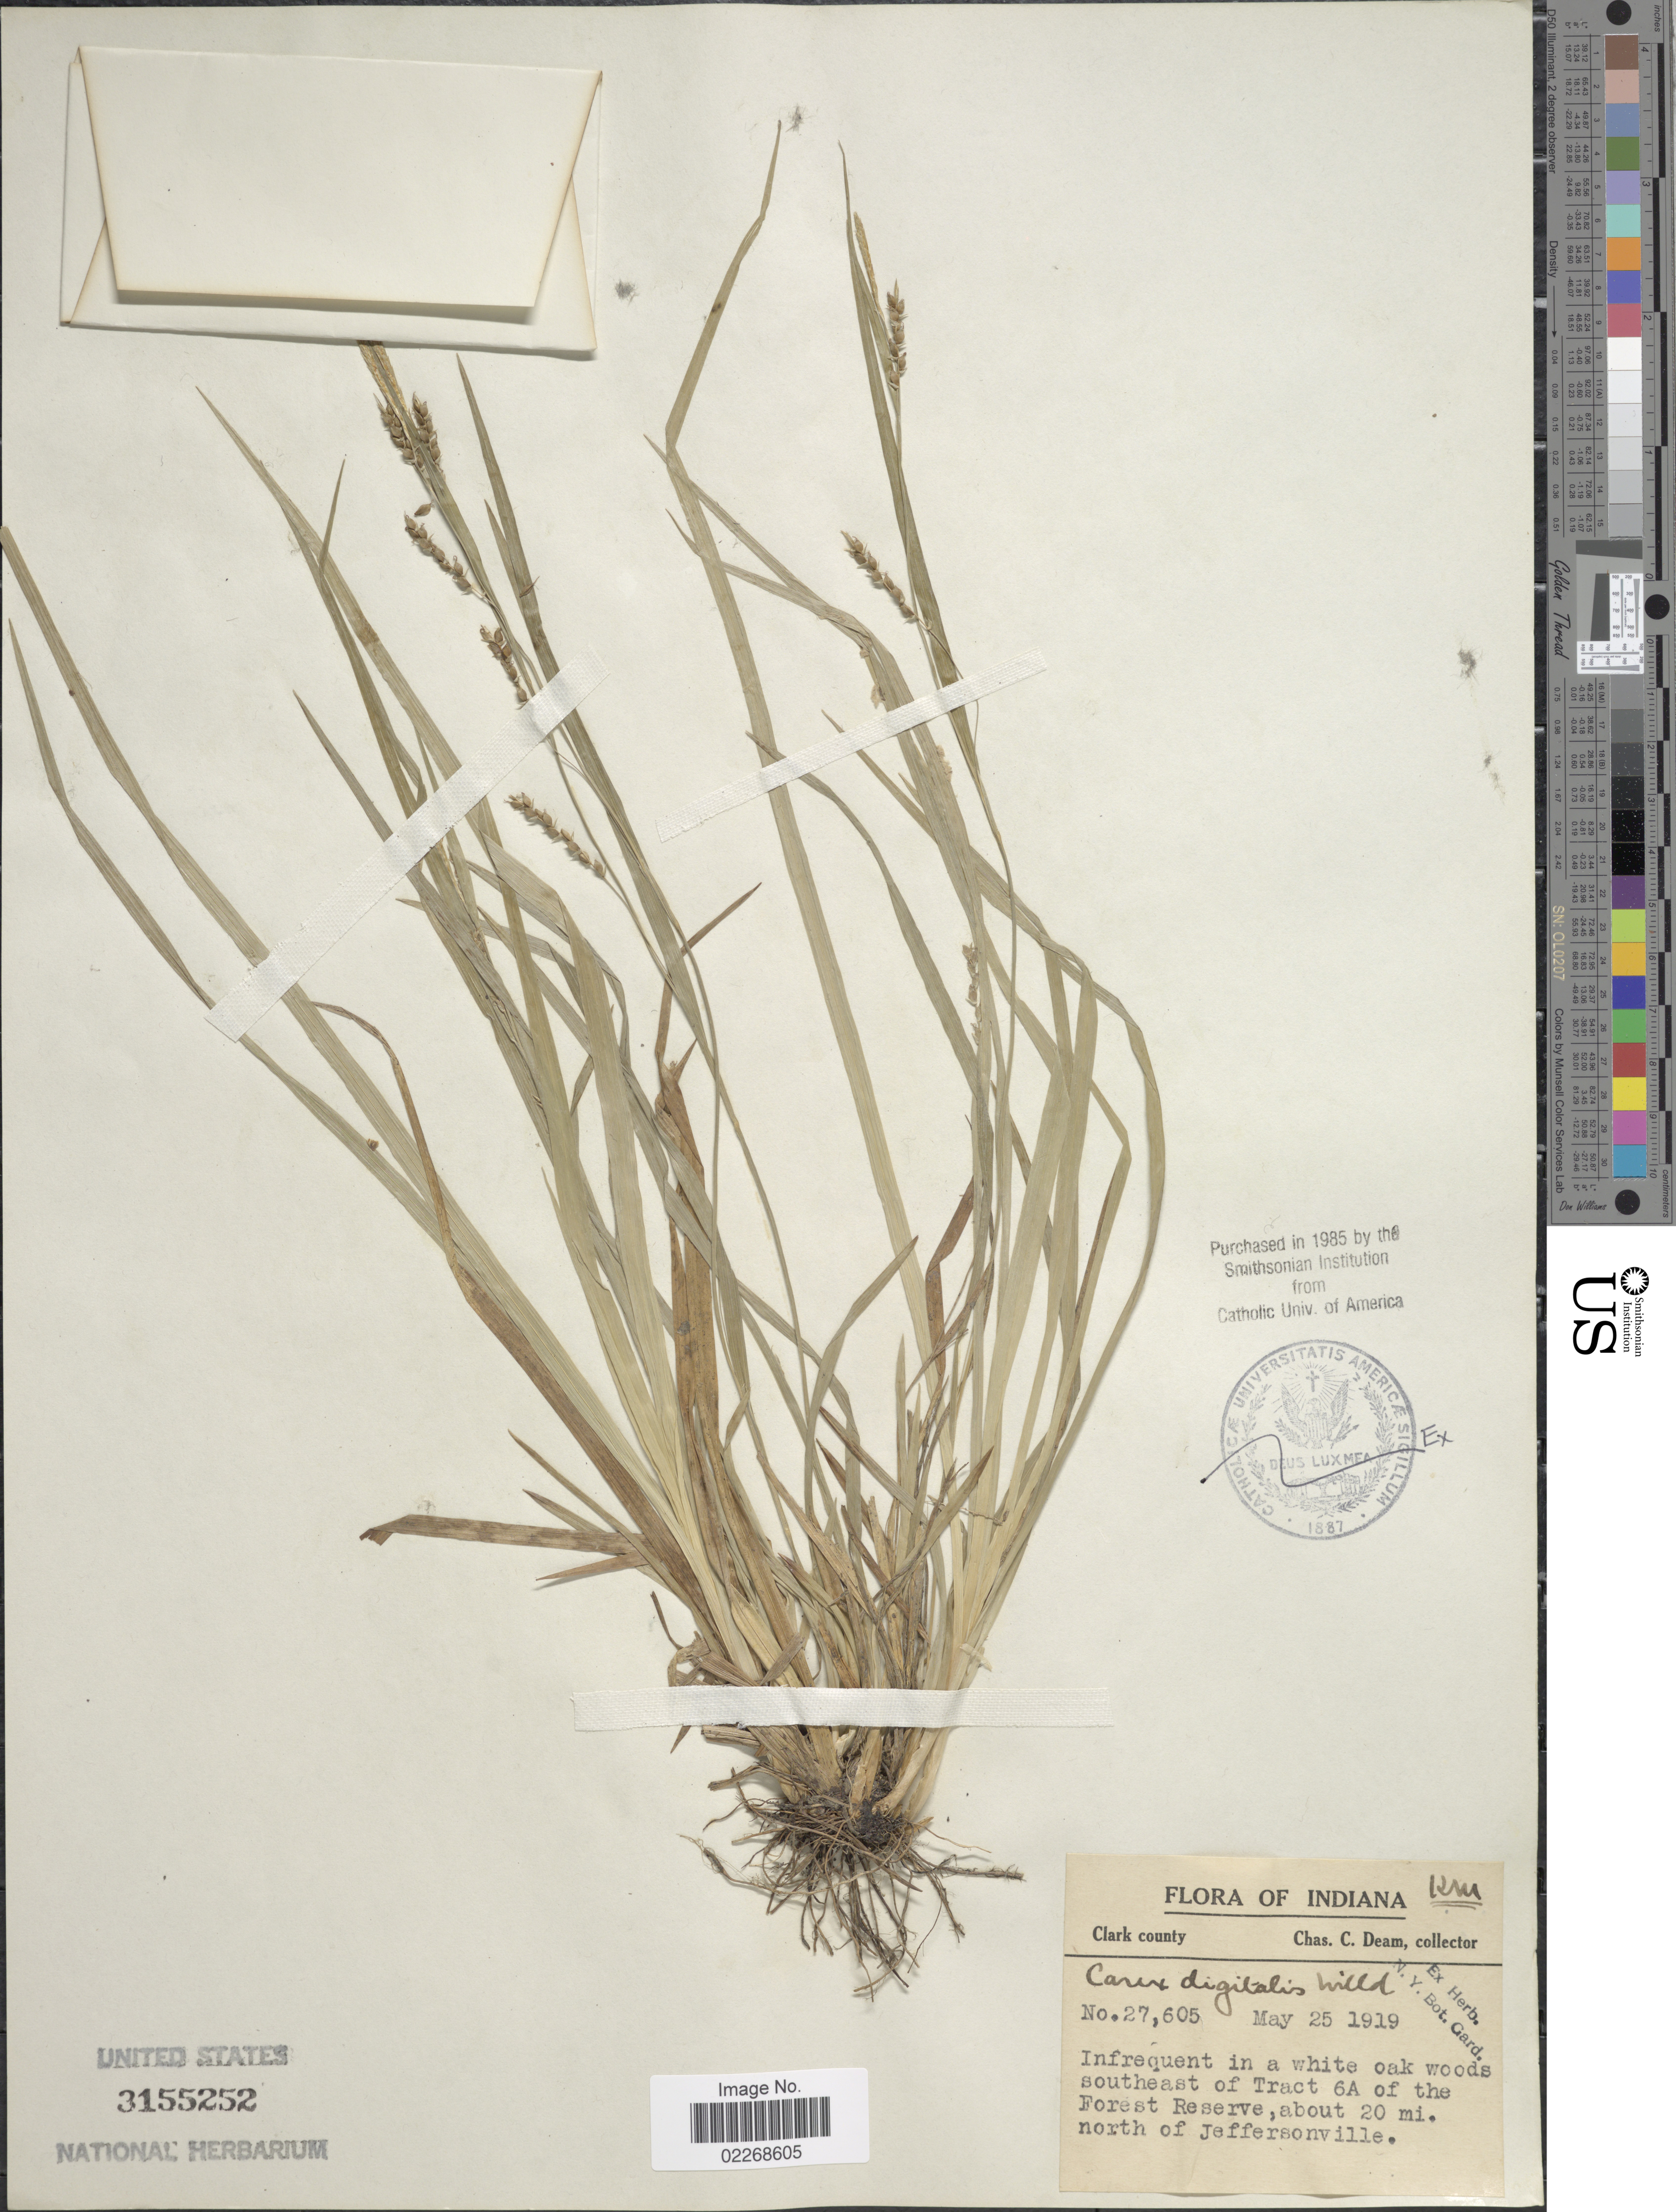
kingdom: Plantae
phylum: Tracheophyta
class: Liliopsida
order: Poales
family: Cyperaceae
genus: Carex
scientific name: Carex digitalis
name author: Willd.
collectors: C. C. Deam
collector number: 27605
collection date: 1919-05-25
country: United States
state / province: Indiana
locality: Infrequent in a white oak woods southeast of Tract 6A of the Forest Reserve, about 20 mi. north of Jeffersonville, Clark County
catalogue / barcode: US 3155252